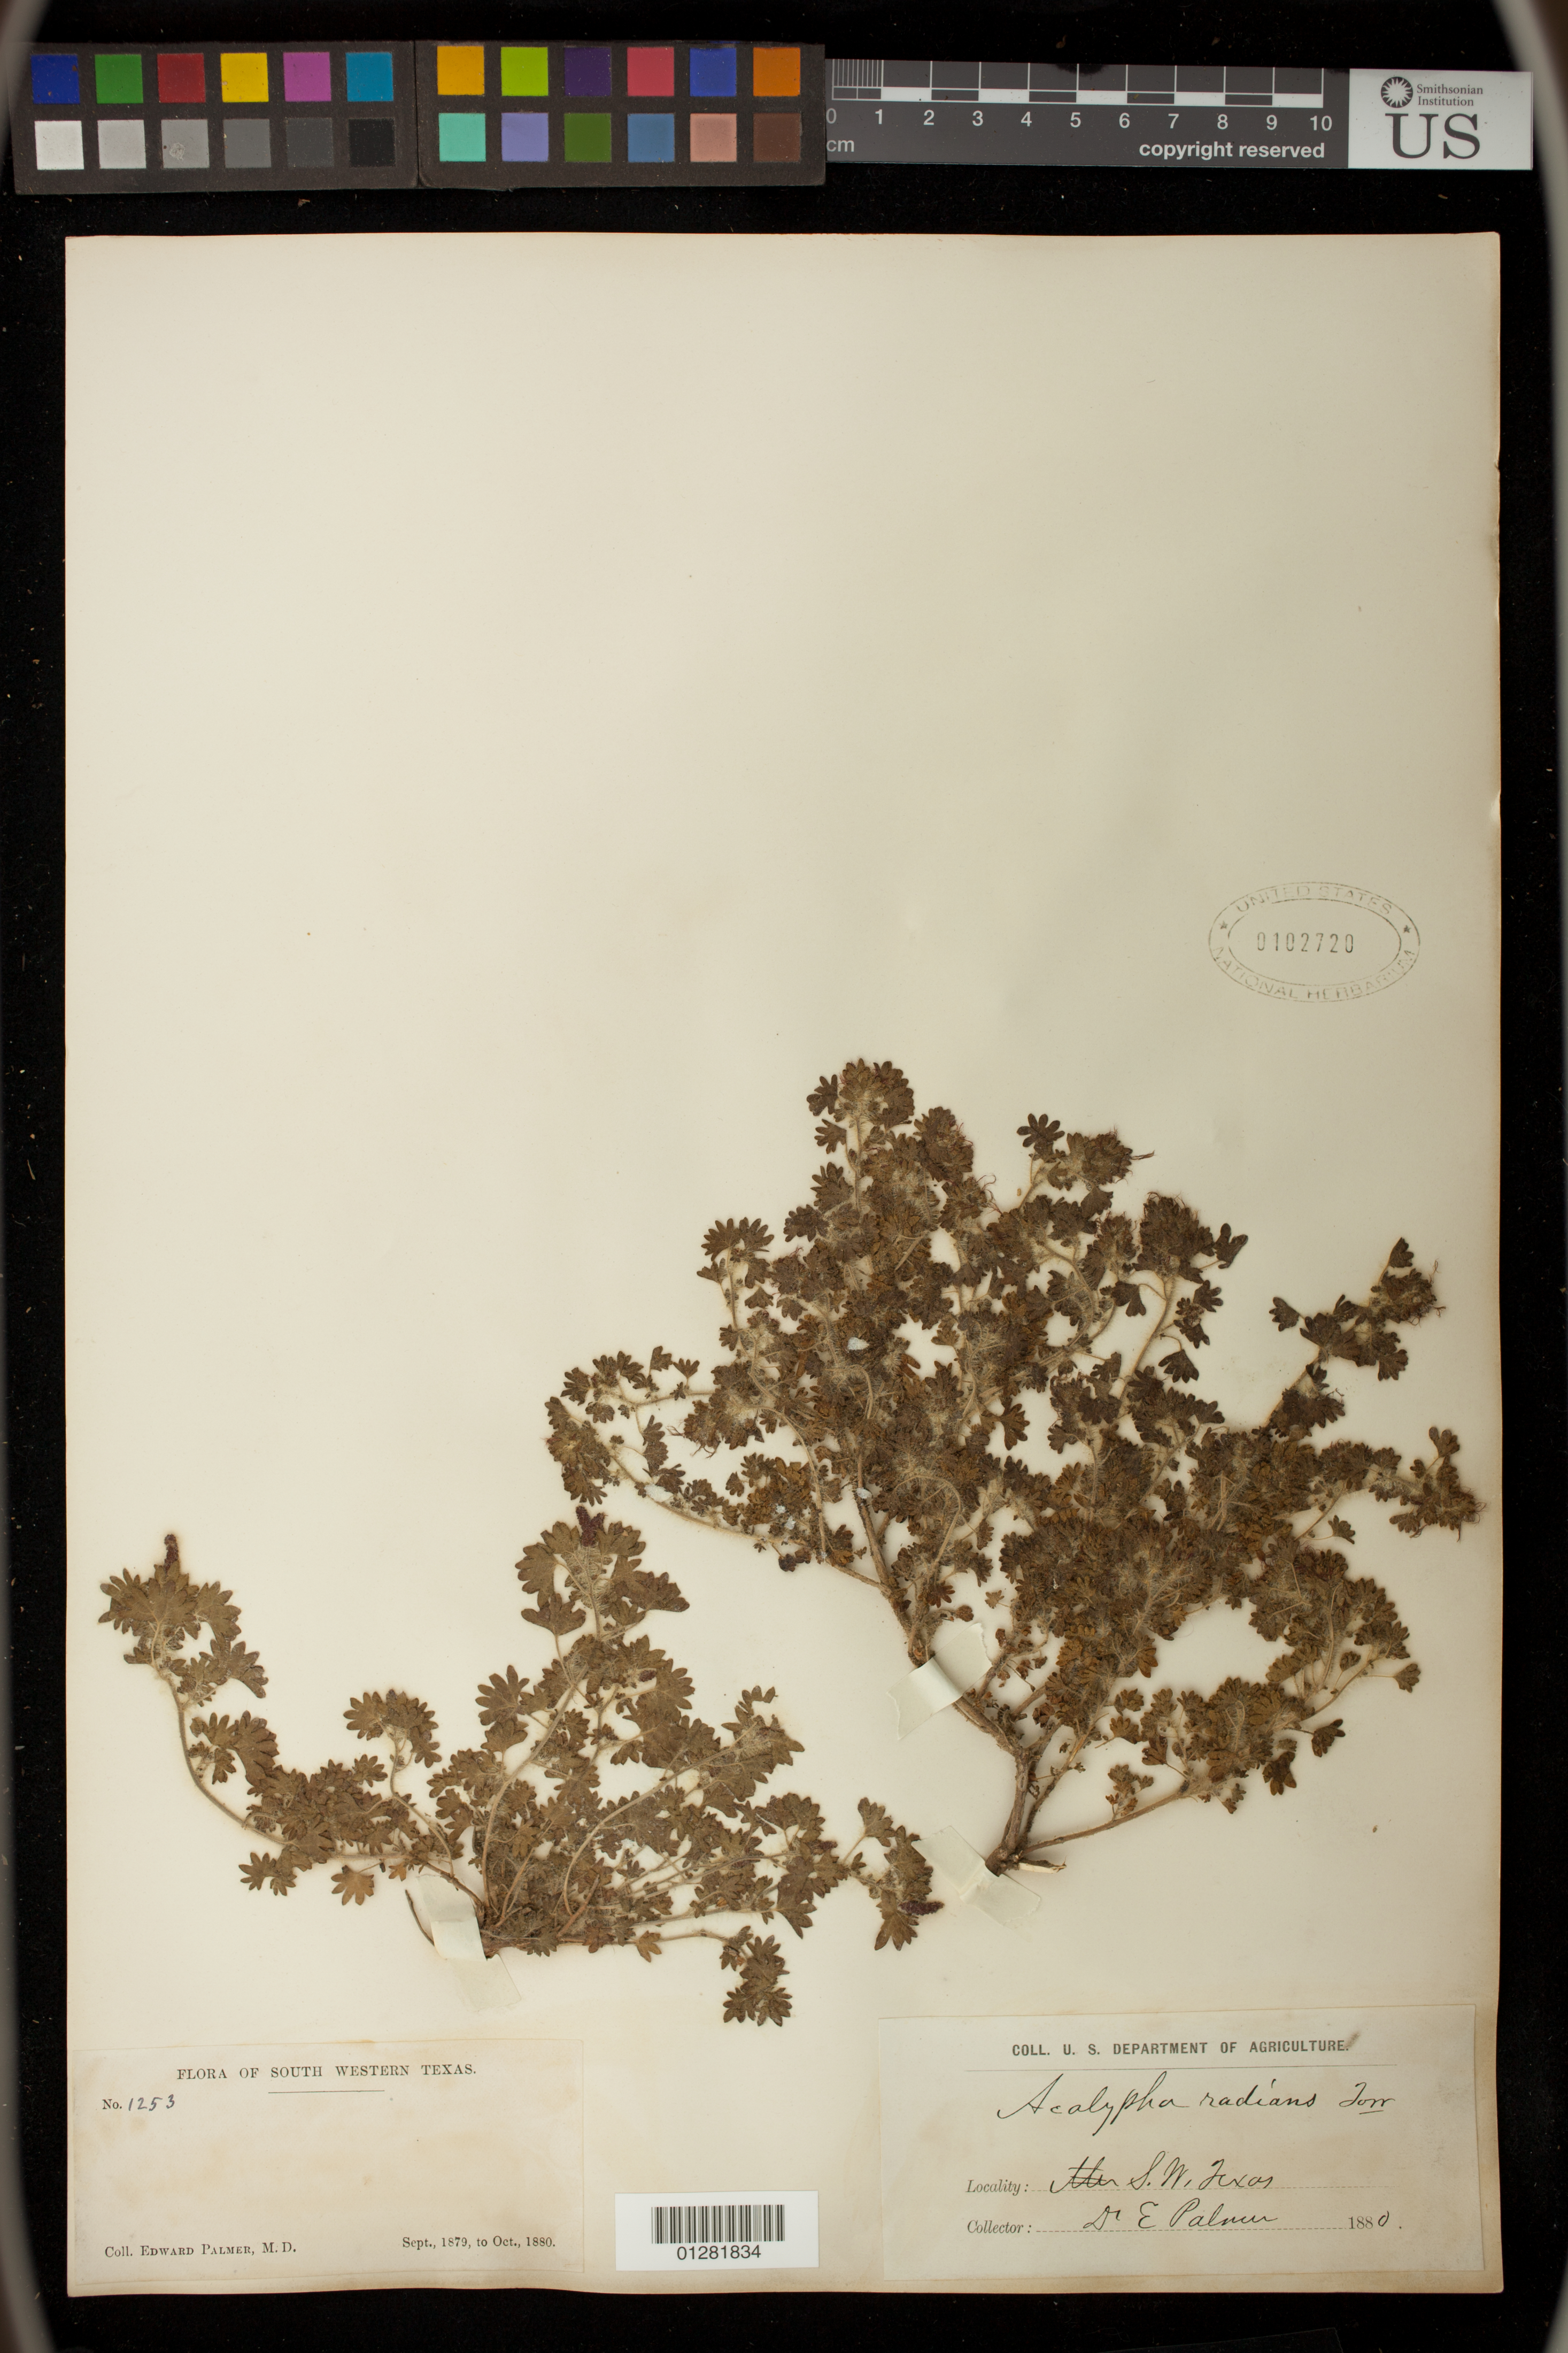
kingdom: Plantae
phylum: Tracheophyta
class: Magnoliopsida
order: Malpighiales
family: Euphorbiaceae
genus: Acalypha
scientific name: Acalypha radians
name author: Torr.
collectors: E. Palmer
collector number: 1253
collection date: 1880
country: United States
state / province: Texas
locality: S.W. Texas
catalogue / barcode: US 102720